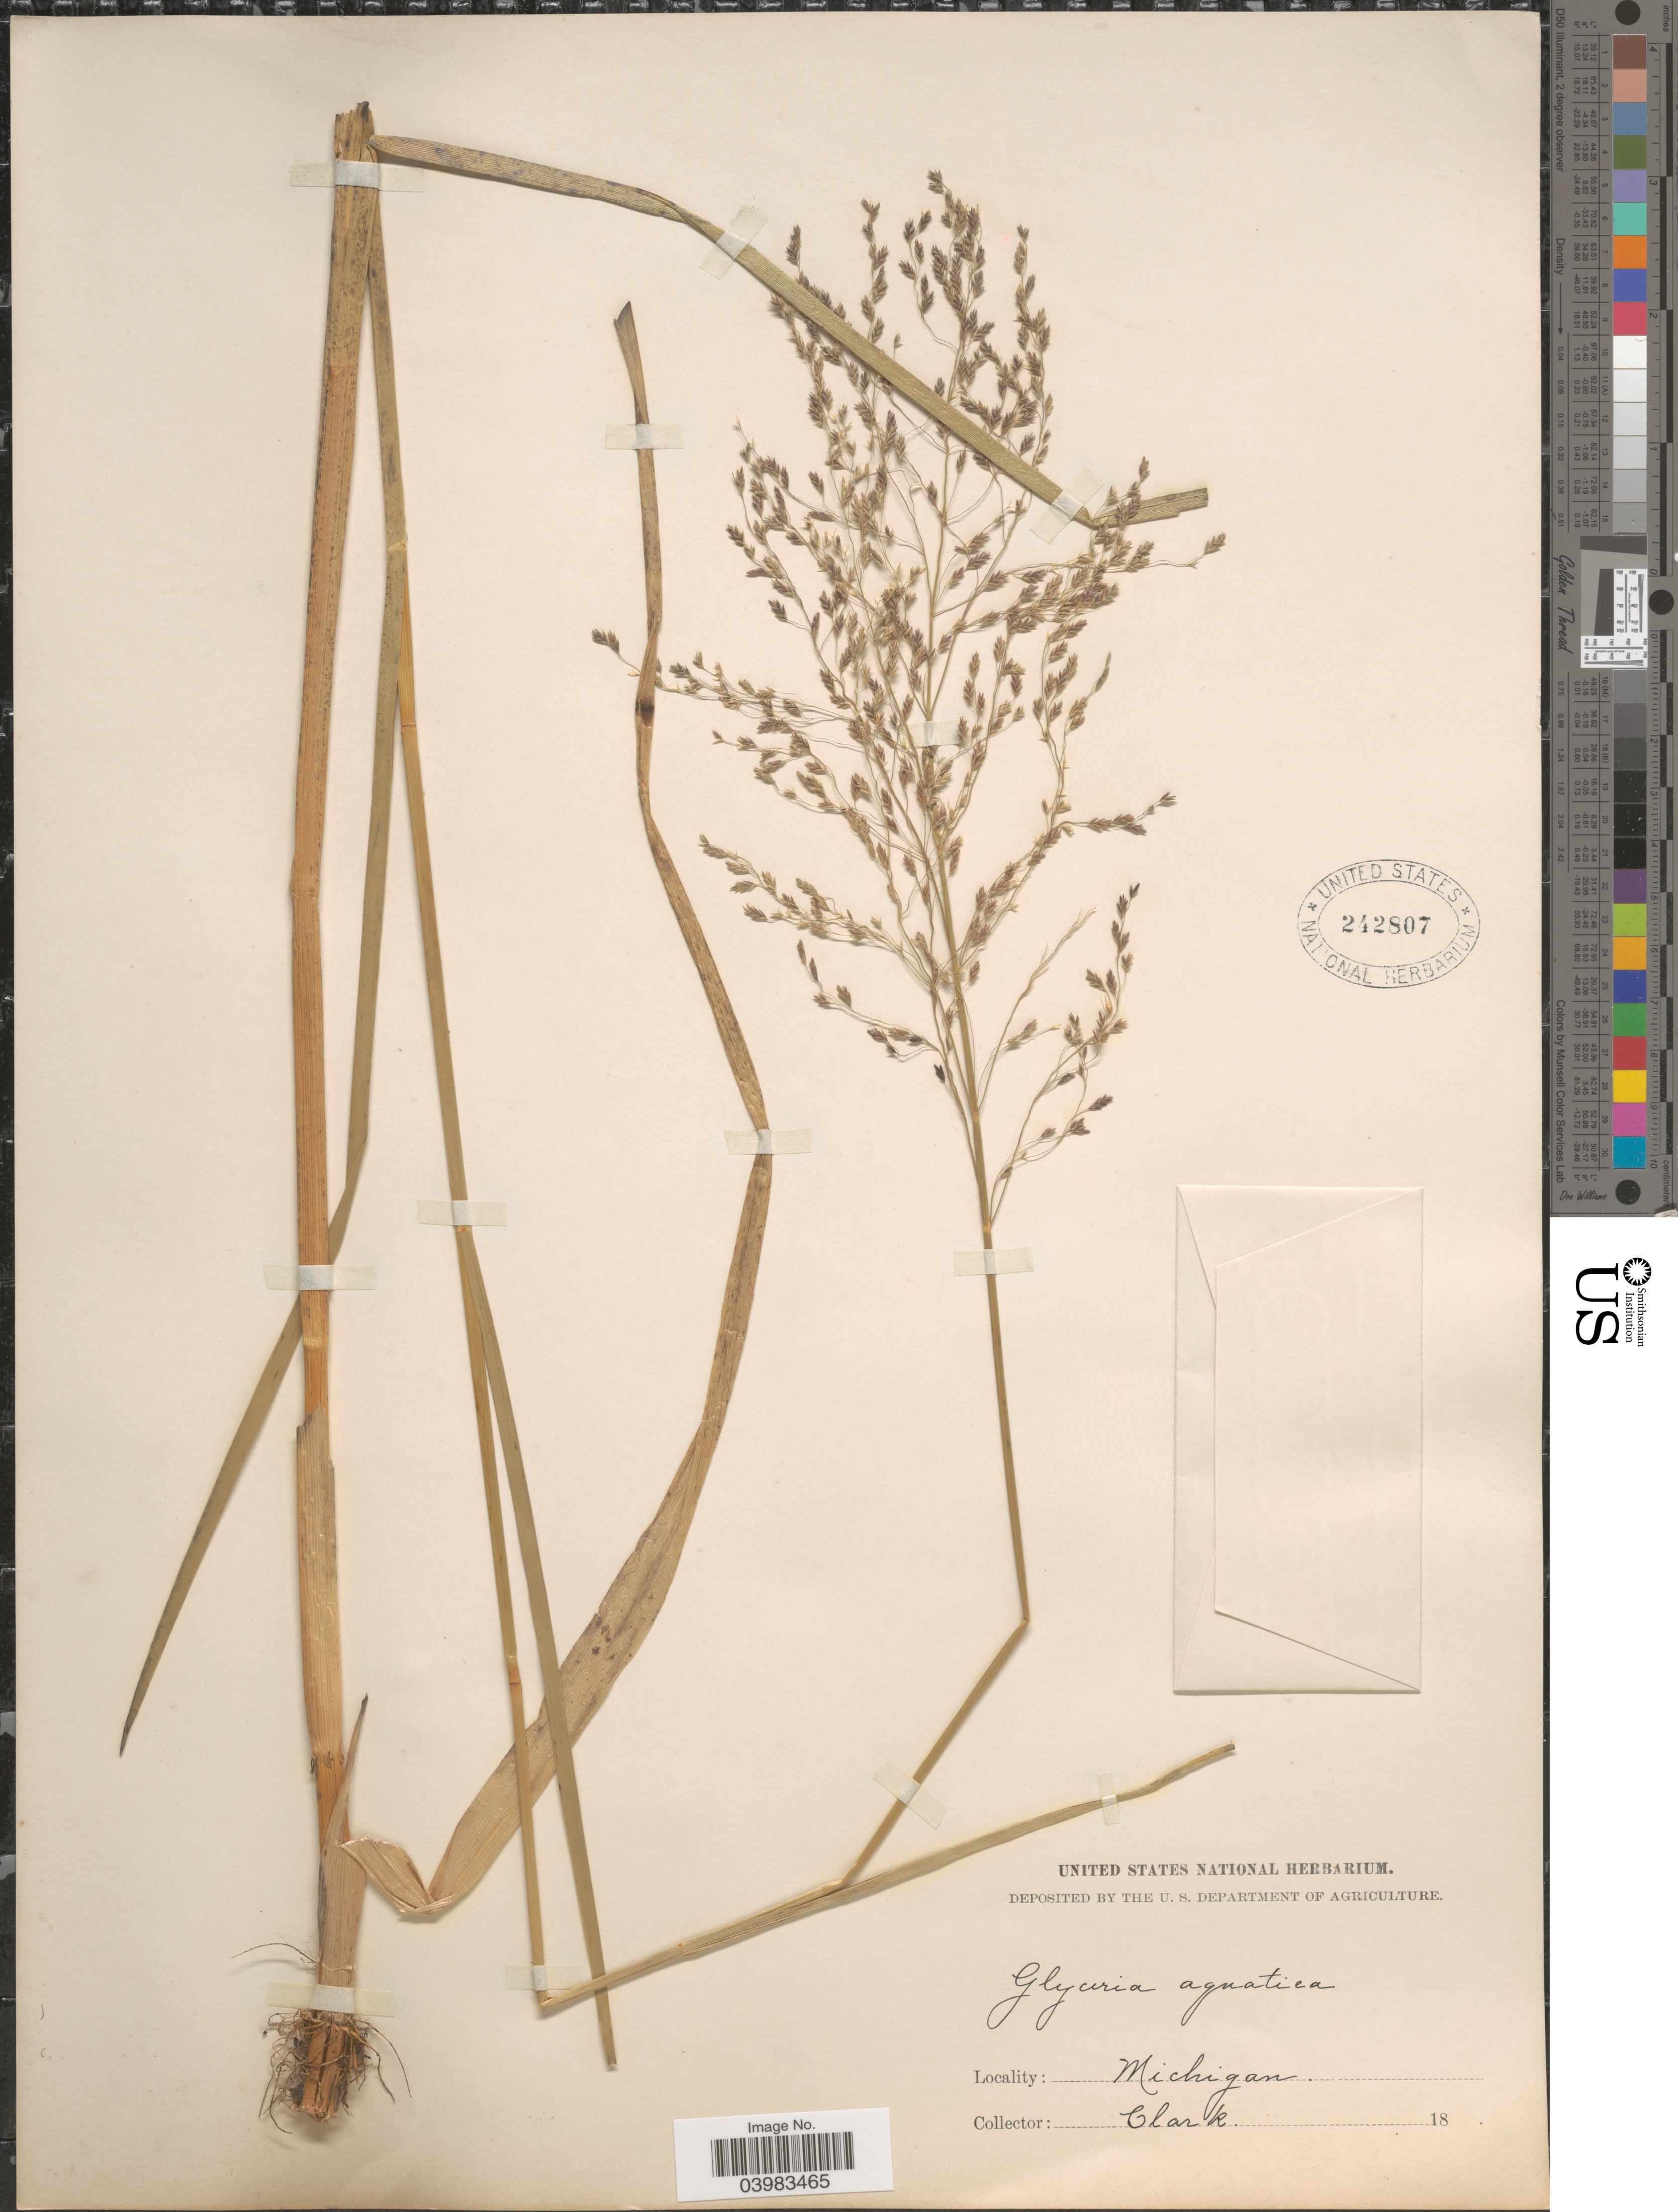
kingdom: Plantae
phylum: Tracheophyta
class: Liliopsida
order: Poales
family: Poaceae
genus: Glyceria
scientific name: Glyceria grandis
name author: S. Watson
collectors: -- Clark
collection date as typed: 18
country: United States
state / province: Michigan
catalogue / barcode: US 242807